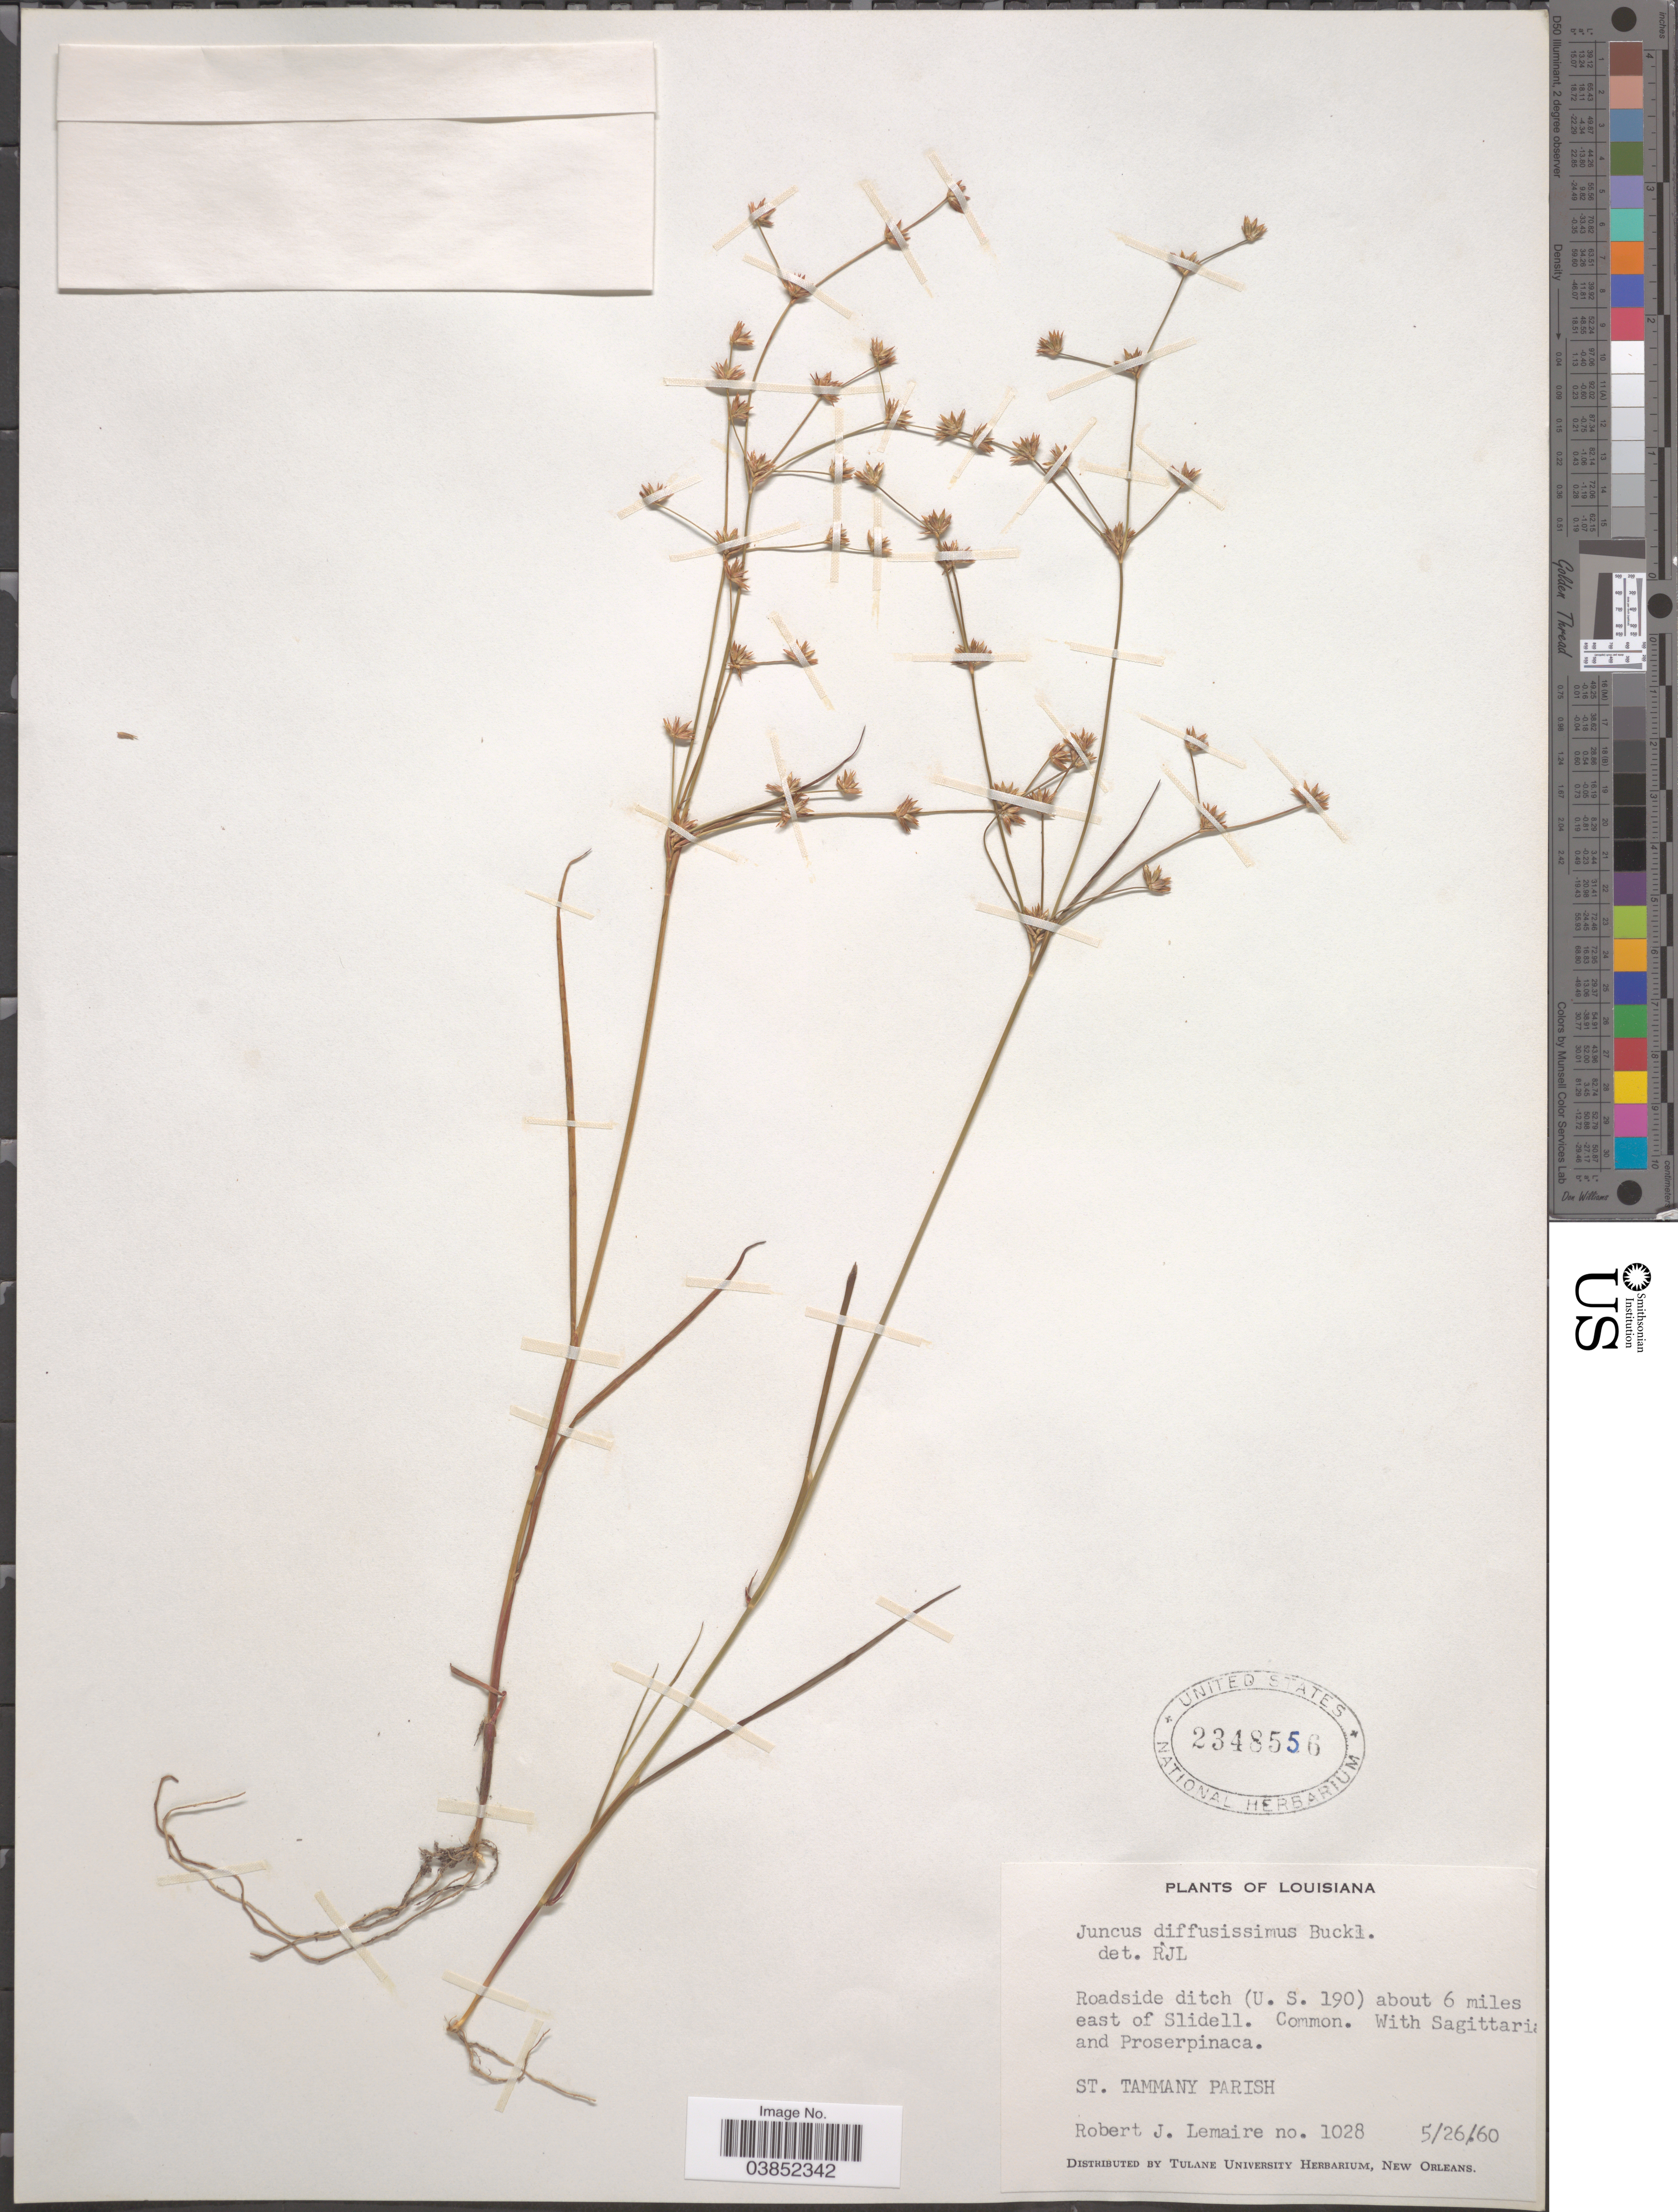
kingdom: Plantae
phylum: Tracheophyta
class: Liliopsida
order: Poales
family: Juncaceae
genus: Juncus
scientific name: Juncus diffusissimus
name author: Buckley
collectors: R. J. Lemaire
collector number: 1028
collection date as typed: Transcribed d/m/y: 26/5/60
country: United States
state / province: Louisiana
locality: Roadside ditch (U. S. 190) about 6 miles east of Slidell. St. Tammany Parish.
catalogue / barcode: US 2348556